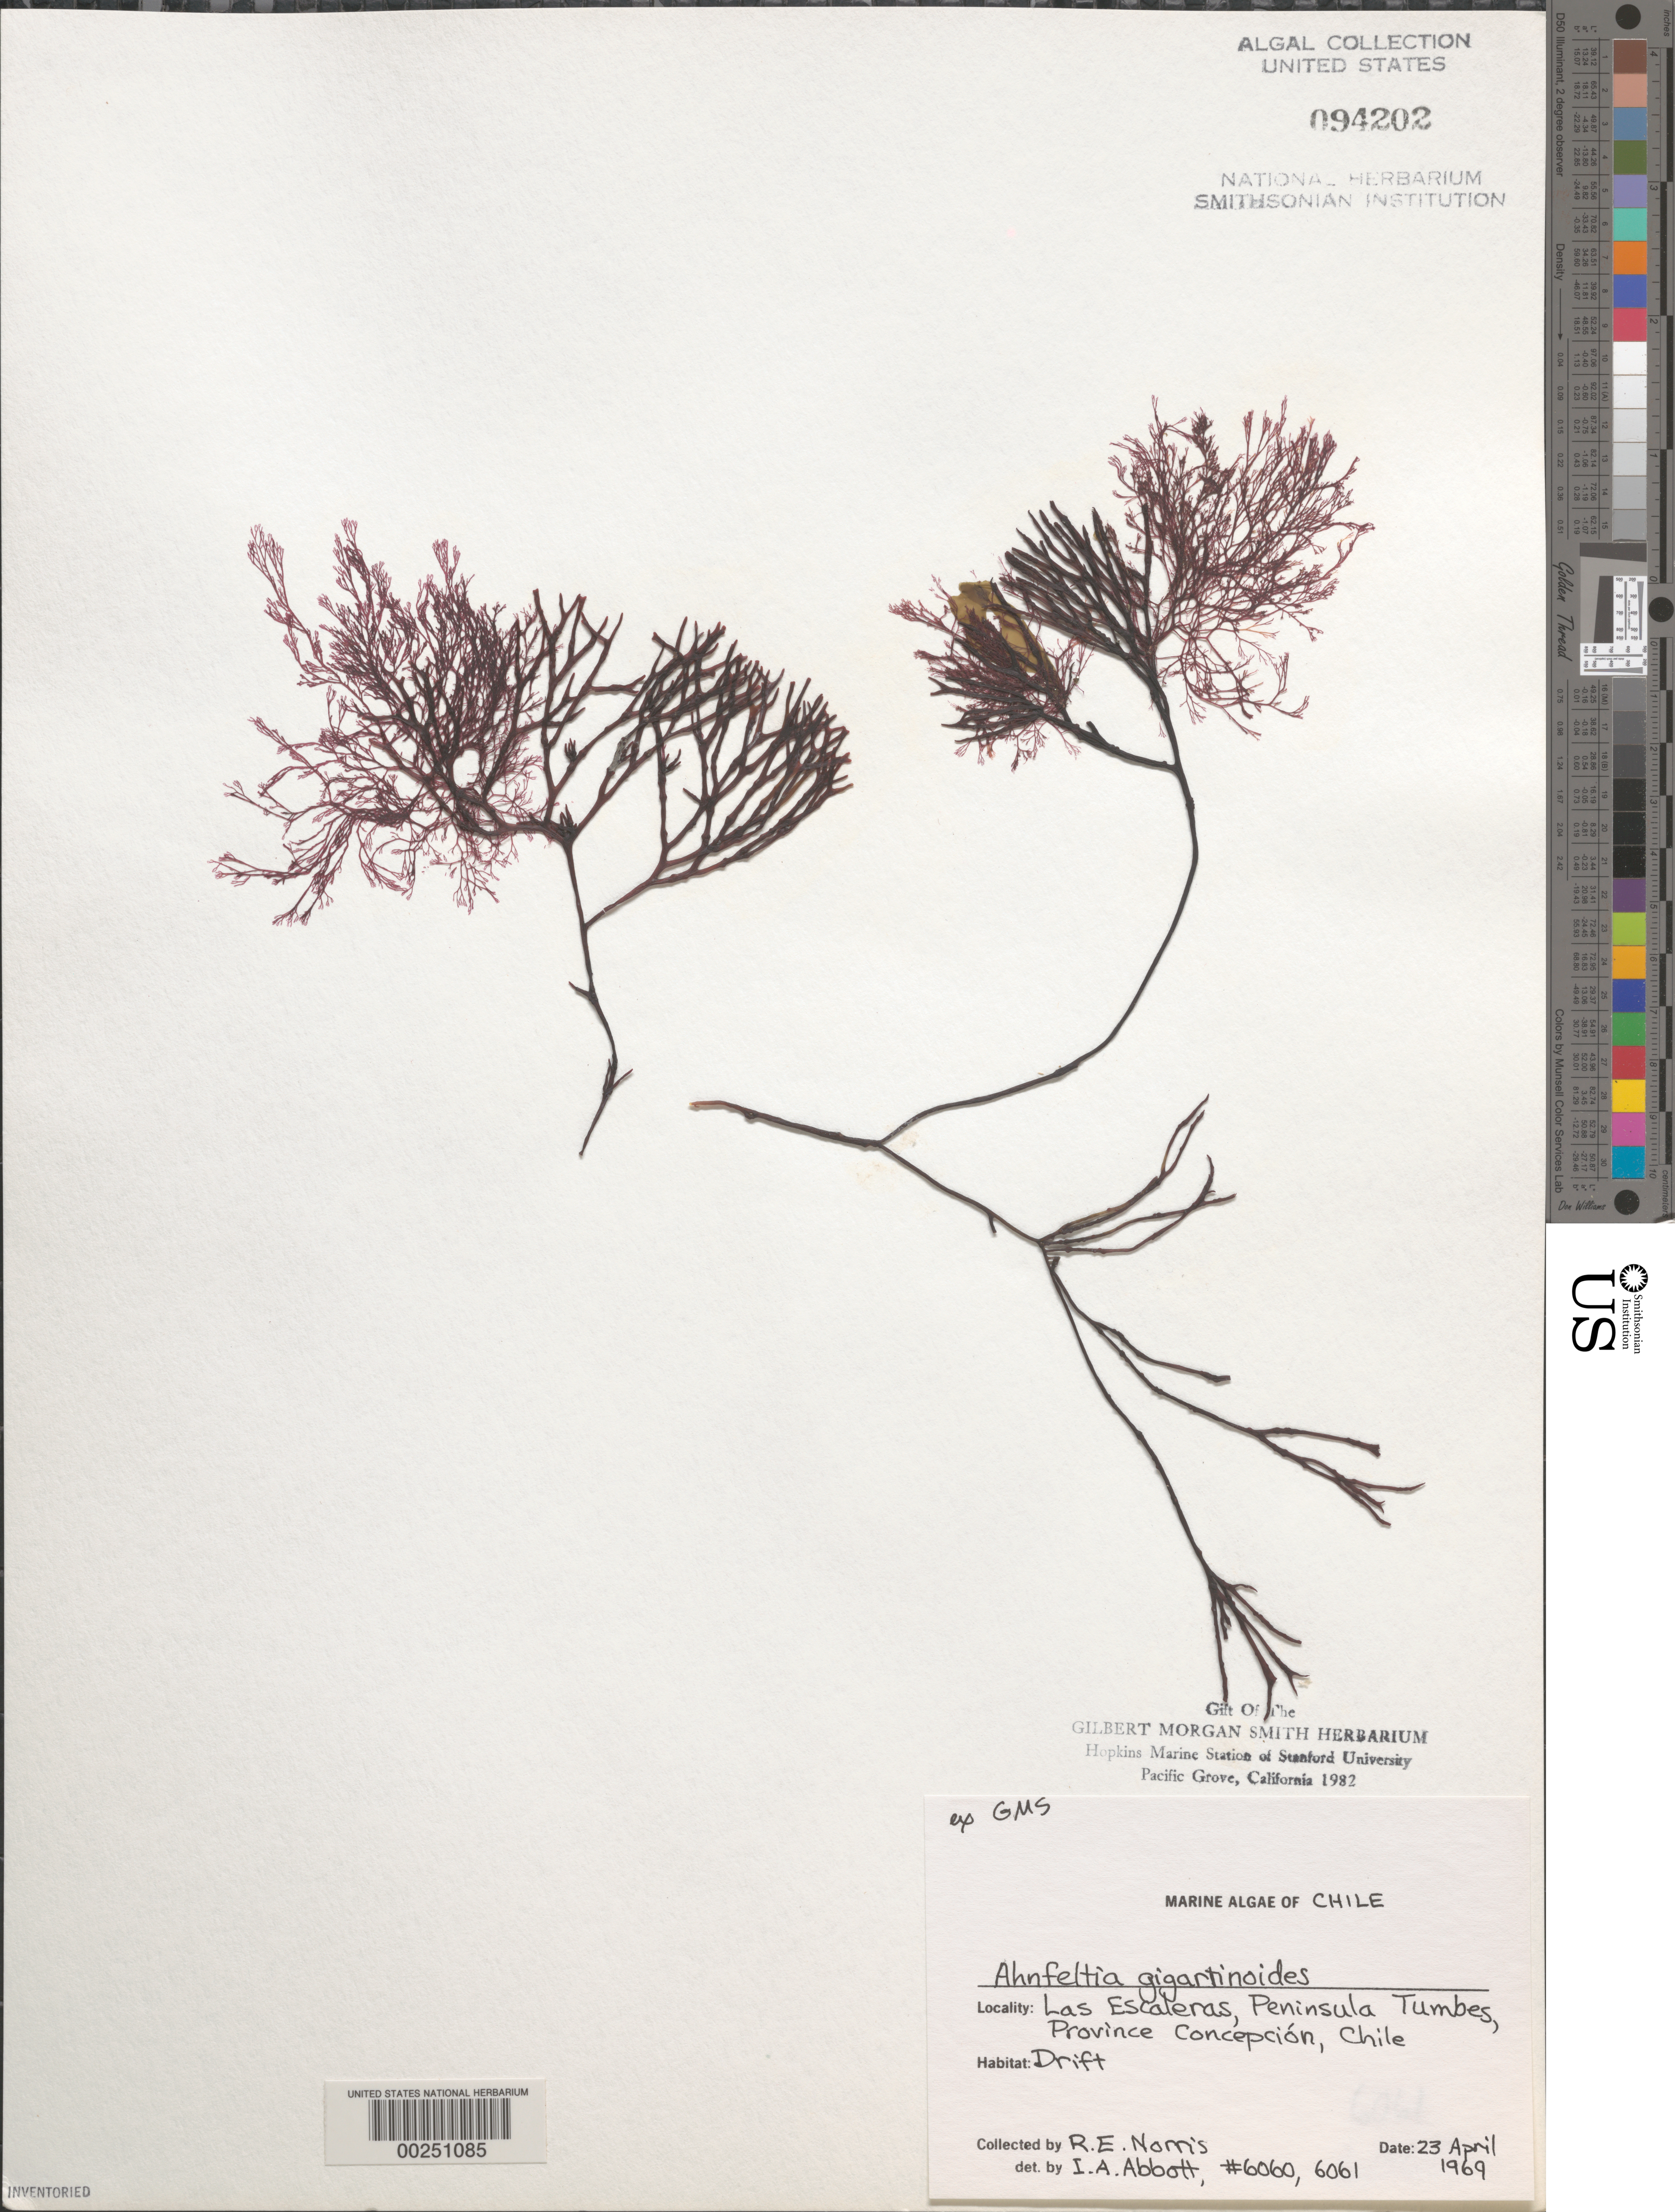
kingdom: Plantae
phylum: Rhodophyta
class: Florideophyceae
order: Ahnfeltiales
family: Ahnfeltiaceae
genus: Ahnfeltia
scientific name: Ahnfeltia gigartinoides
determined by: Abbott, Isabella A.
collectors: R. E. Norris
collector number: IAA 6060 & IAA 6061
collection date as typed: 23 Apr 1969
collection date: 1969-04-23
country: Chile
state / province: Bio-Bío (VIII)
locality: Las escaleras, peninsula tumbes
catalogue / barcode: US 94202